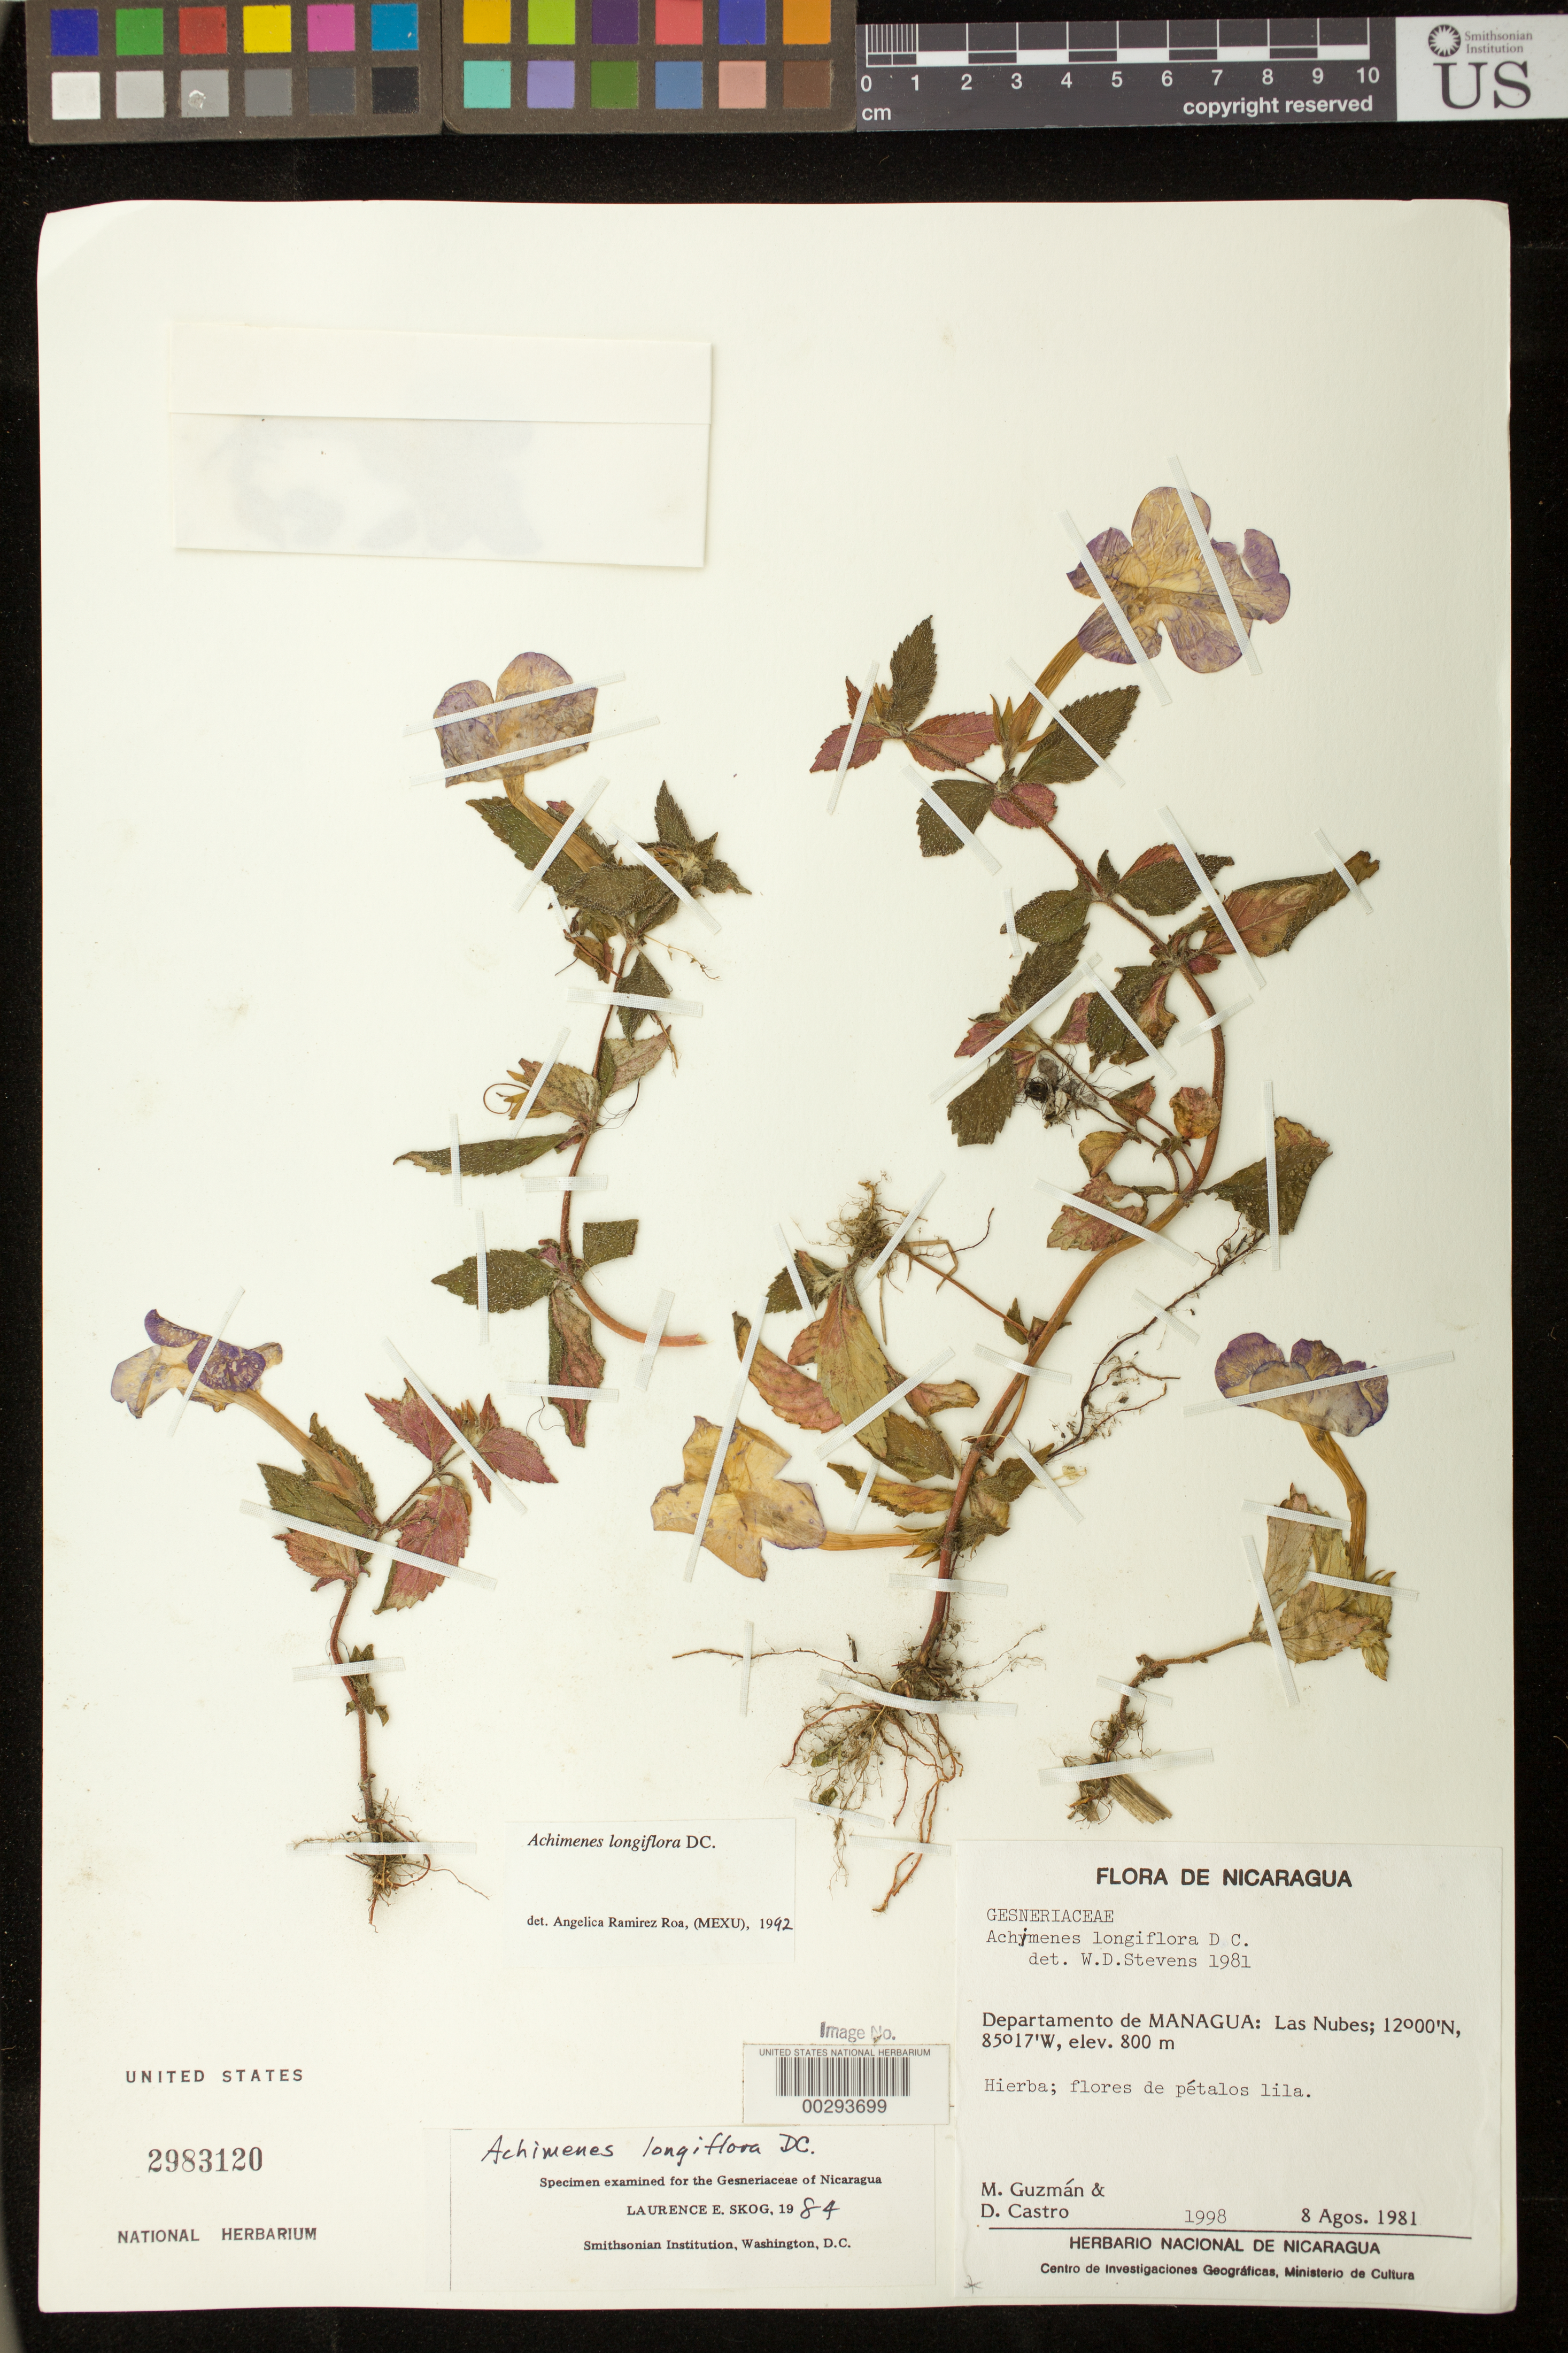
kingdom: Plantae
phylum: Tracheophyta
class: Magnoliopsida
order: Lamiales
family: Gesneriaceae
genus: Achimenes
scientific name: Achimenes longiflora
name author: DC.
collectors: M. Guzmán & D. Castro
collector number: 1998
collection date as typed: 08 Aug 1981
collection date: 1981-08-08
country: Nicaragua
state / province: Managua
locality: Las Nubes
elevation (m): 800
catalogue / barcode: US 2983120